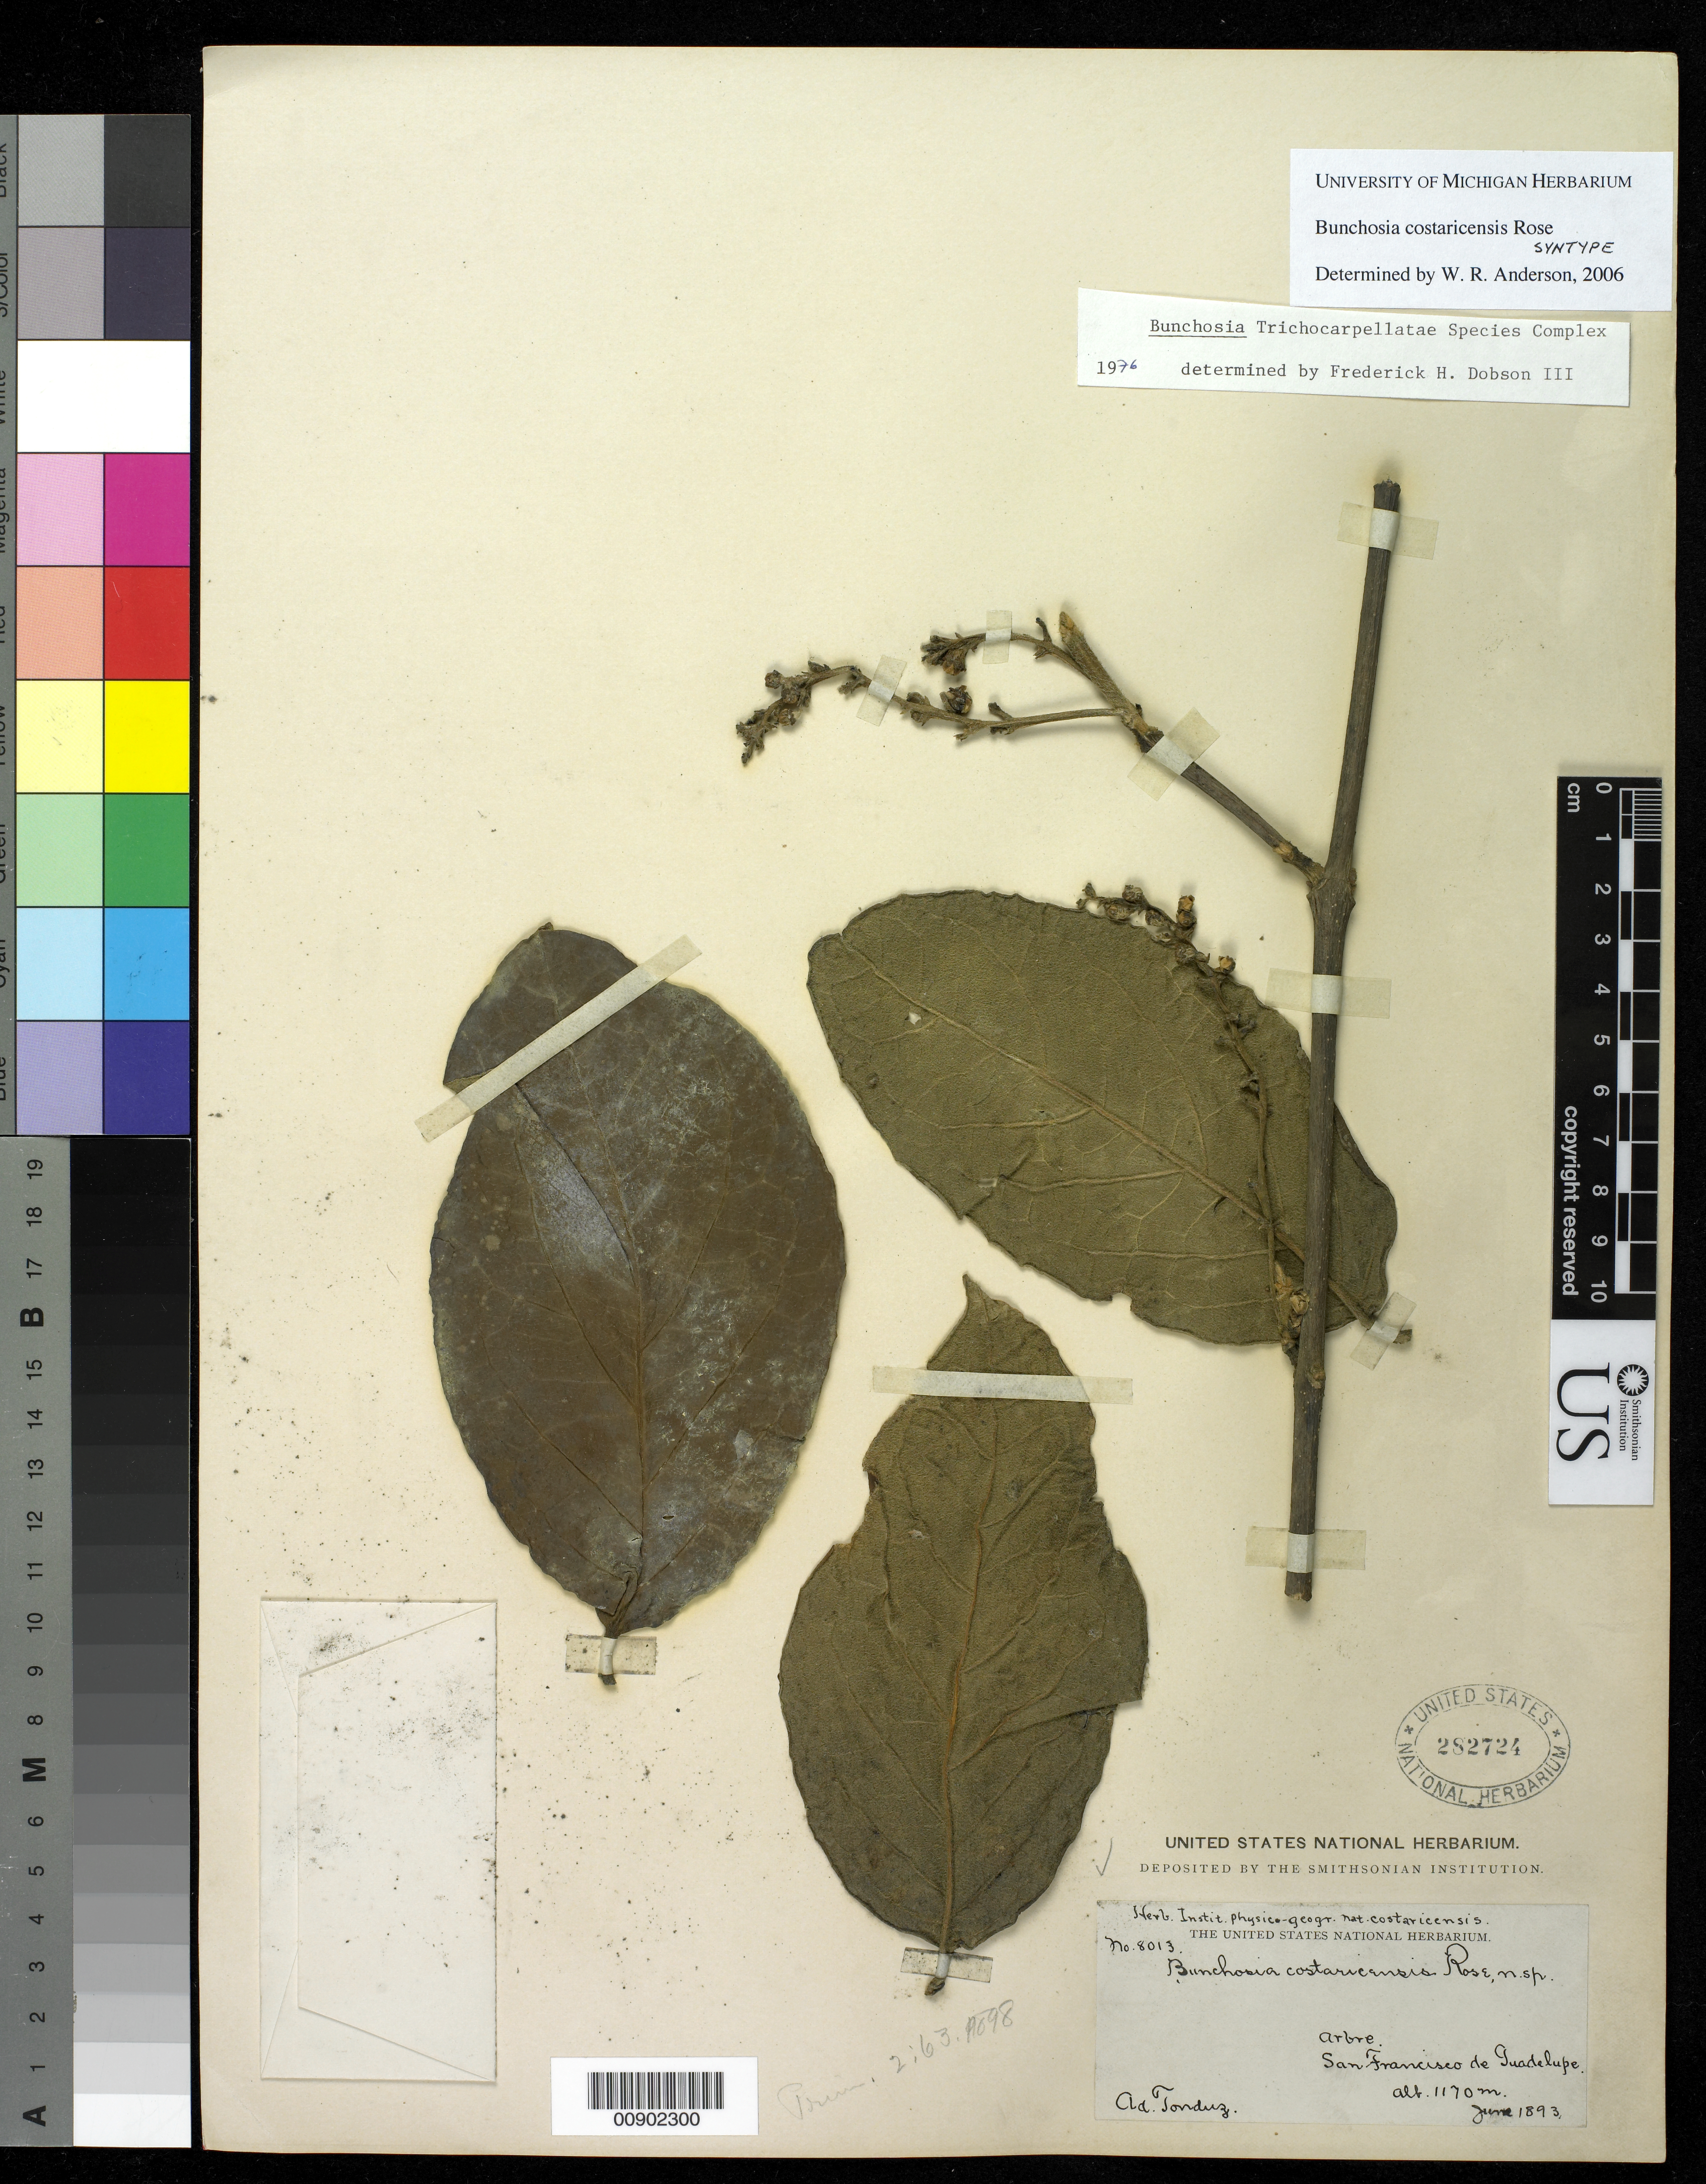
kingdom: Plantae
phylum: Tracheophyta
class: Magnoliopsida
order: Malpighiales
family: Malpighiaceae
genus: Bunchosia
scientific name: Bunchosia costaricensis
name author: Rose ex Donn. Sm. in Pittier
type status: Syntype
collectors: A. Tonduz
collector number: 8013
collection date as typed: Jun 1893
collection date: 1893-06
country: Costa Rica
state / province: San José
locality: San Francisco de Guadalupe.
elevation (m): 1170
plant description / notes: Reprinted in Prim. Fl. Costaric. 2(1): 63-64 (1898).; Lectotype collection is Tonduz 8944 as designated by W.R. Anderson, Contr. Univ. Mich. Herb. 25: 84 (2007).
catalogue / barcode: US 282724